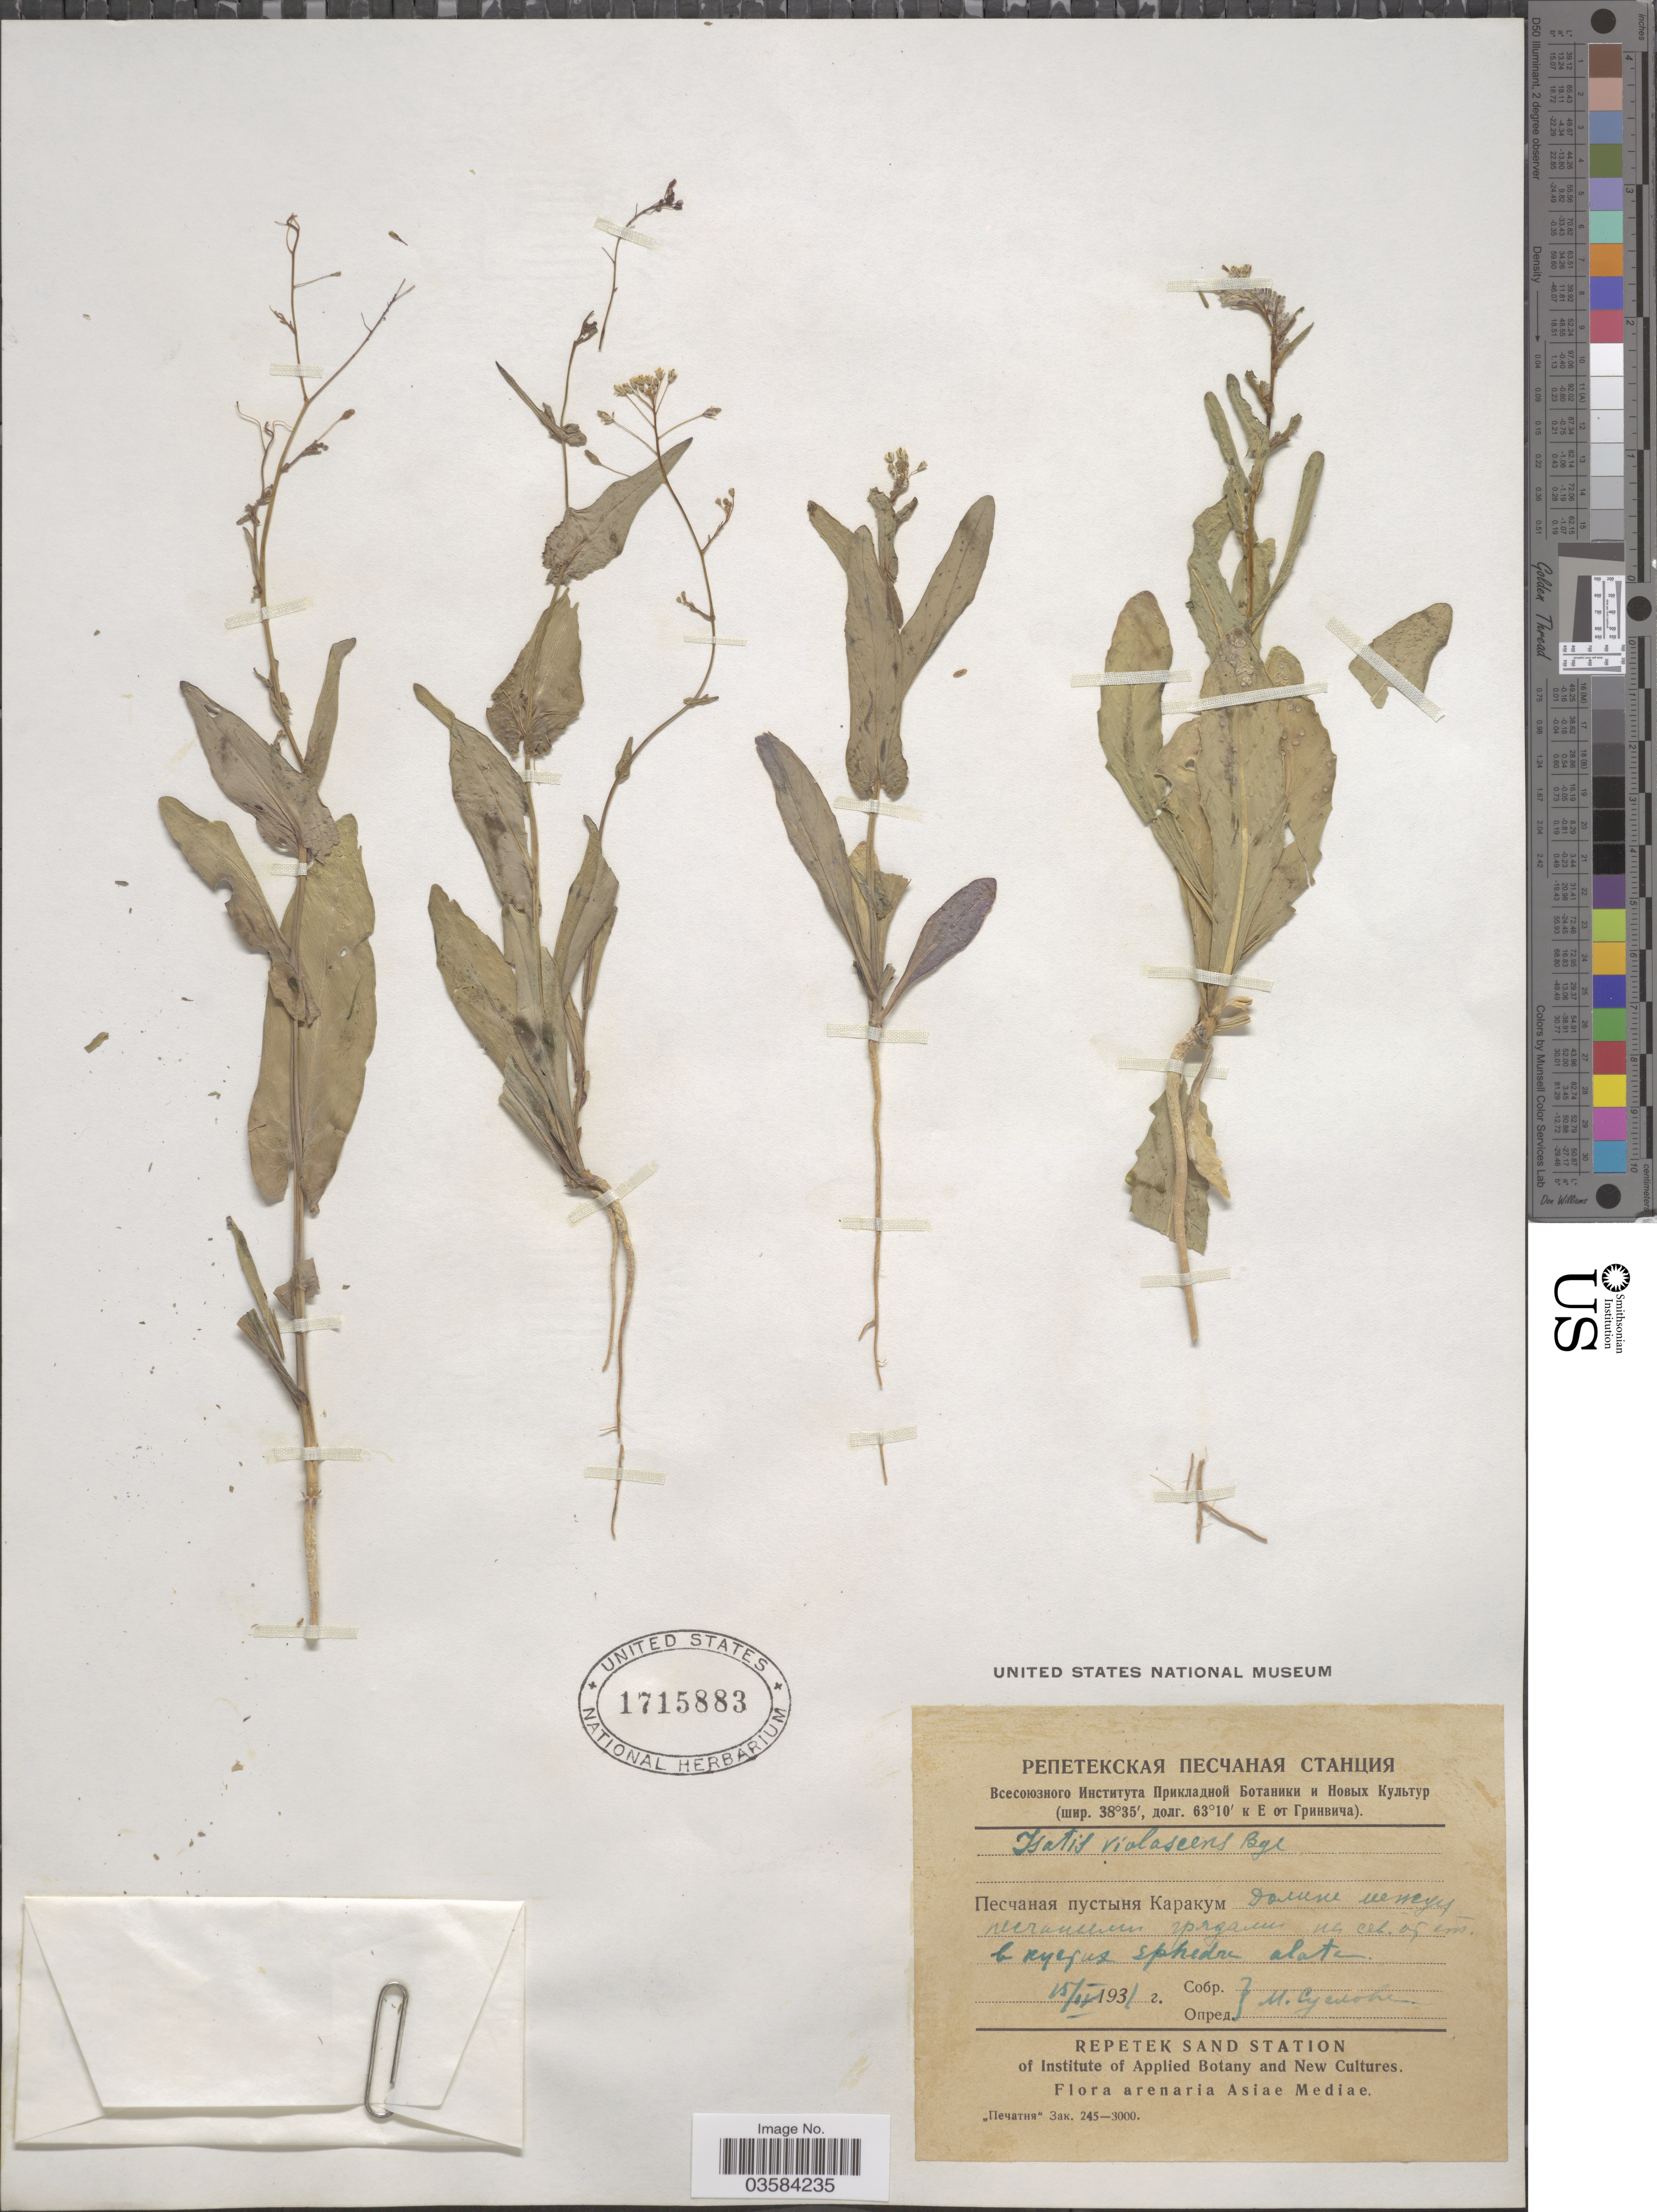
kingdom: Plantae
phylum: Tracheophyta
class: Magnoliopsida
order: Brassicales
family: Brassicaceae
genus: Isatis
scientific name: Isatis emarginata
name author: Kar. & Kir.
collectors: M. Suslova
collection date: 1931-04-15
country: Turkmenistan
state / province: Lebap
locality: Karakum Desert, N of Station Repetek. Arenaria Asiae Mediae.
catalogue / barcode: US 1715883